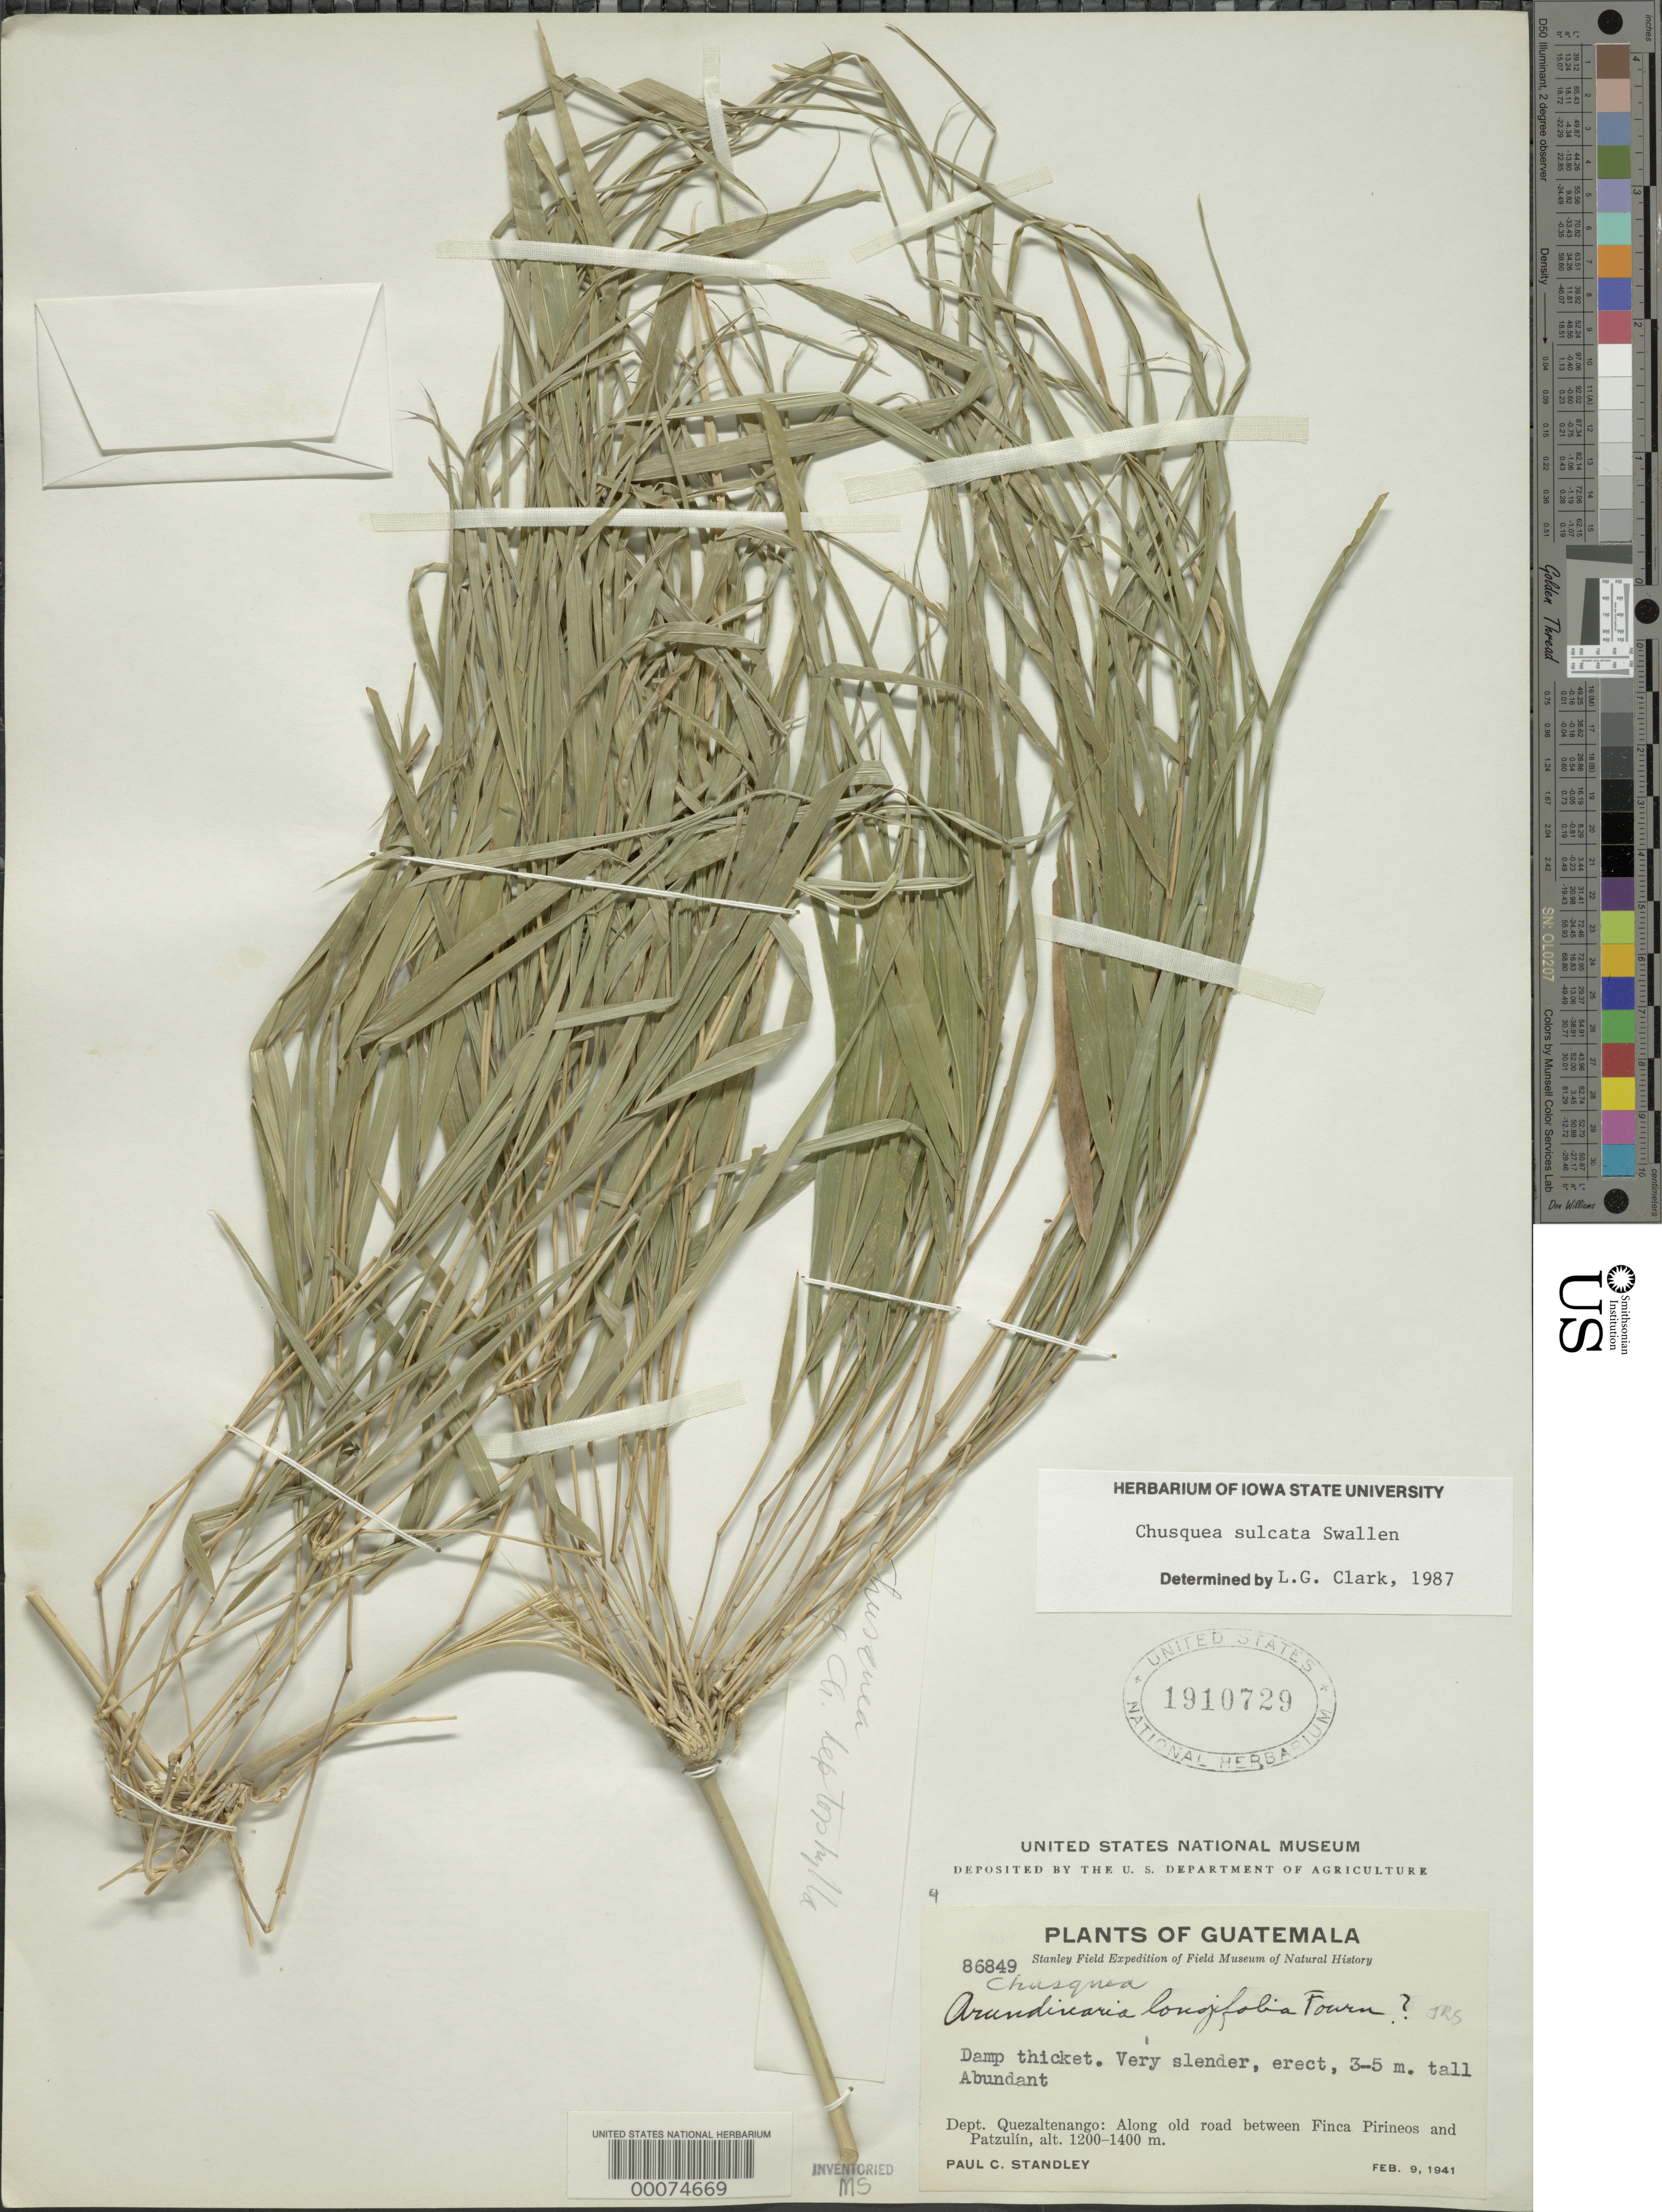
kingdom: Plantae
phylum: Tracheophyta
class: Liliopsida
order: Poales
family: Poaceae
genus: Chusquea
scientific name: Chusquea sulcata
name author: Swallen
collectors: P. C. Standley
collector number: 86849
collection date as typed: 09 Feb 1941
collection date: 1941-02-09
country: Guatemala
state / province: Quetzaltenango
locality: Finca Pirineos, Patzulin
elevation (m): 1200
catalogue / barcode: US 1910729